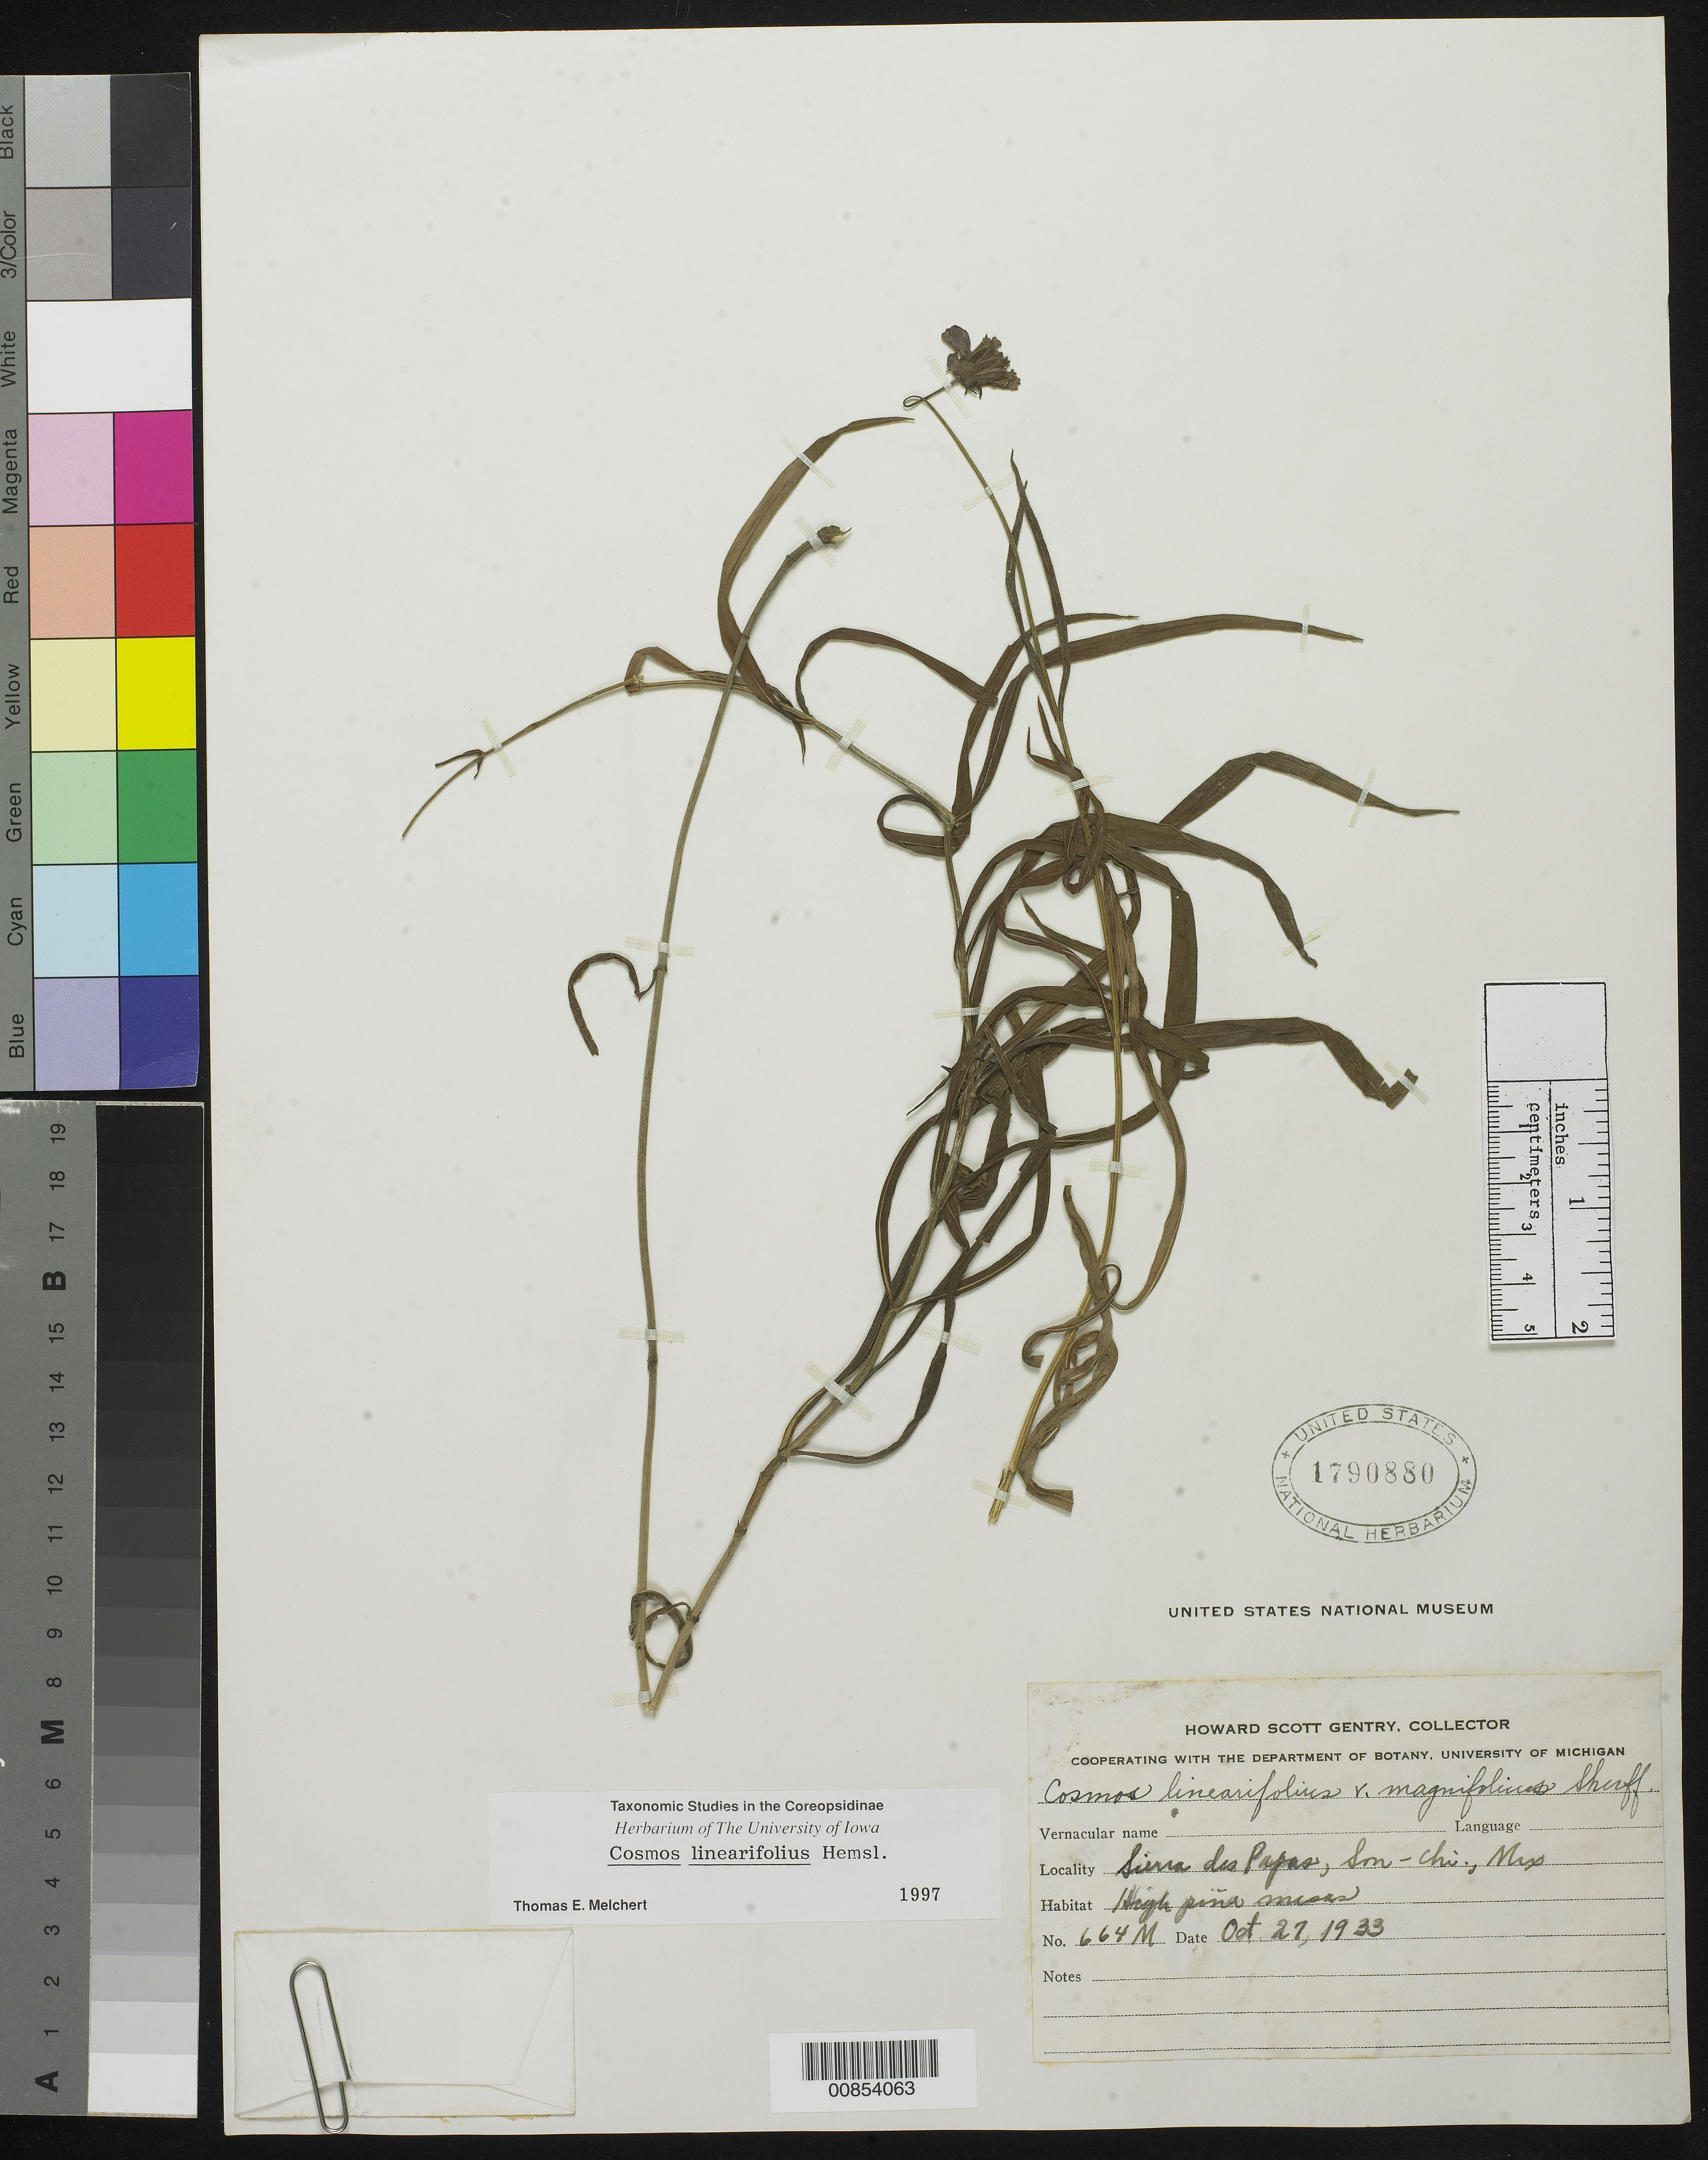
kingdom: Plantae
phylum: Tracheophyta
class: Magnoliopsida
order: Asterales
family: Asteraceae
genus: Cosmos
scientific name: Cosmos linearifolius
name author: (Sch. Bip.) Hemsl.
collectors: H. S. Gentry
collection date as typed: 27 Oct 1933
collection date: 1933-10-27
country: Mexico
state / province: Chihuahua / Sonora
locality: Sierra des Papas, Sonora-Chihuahua.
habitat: High piña mesas.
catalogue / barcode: US 1790880